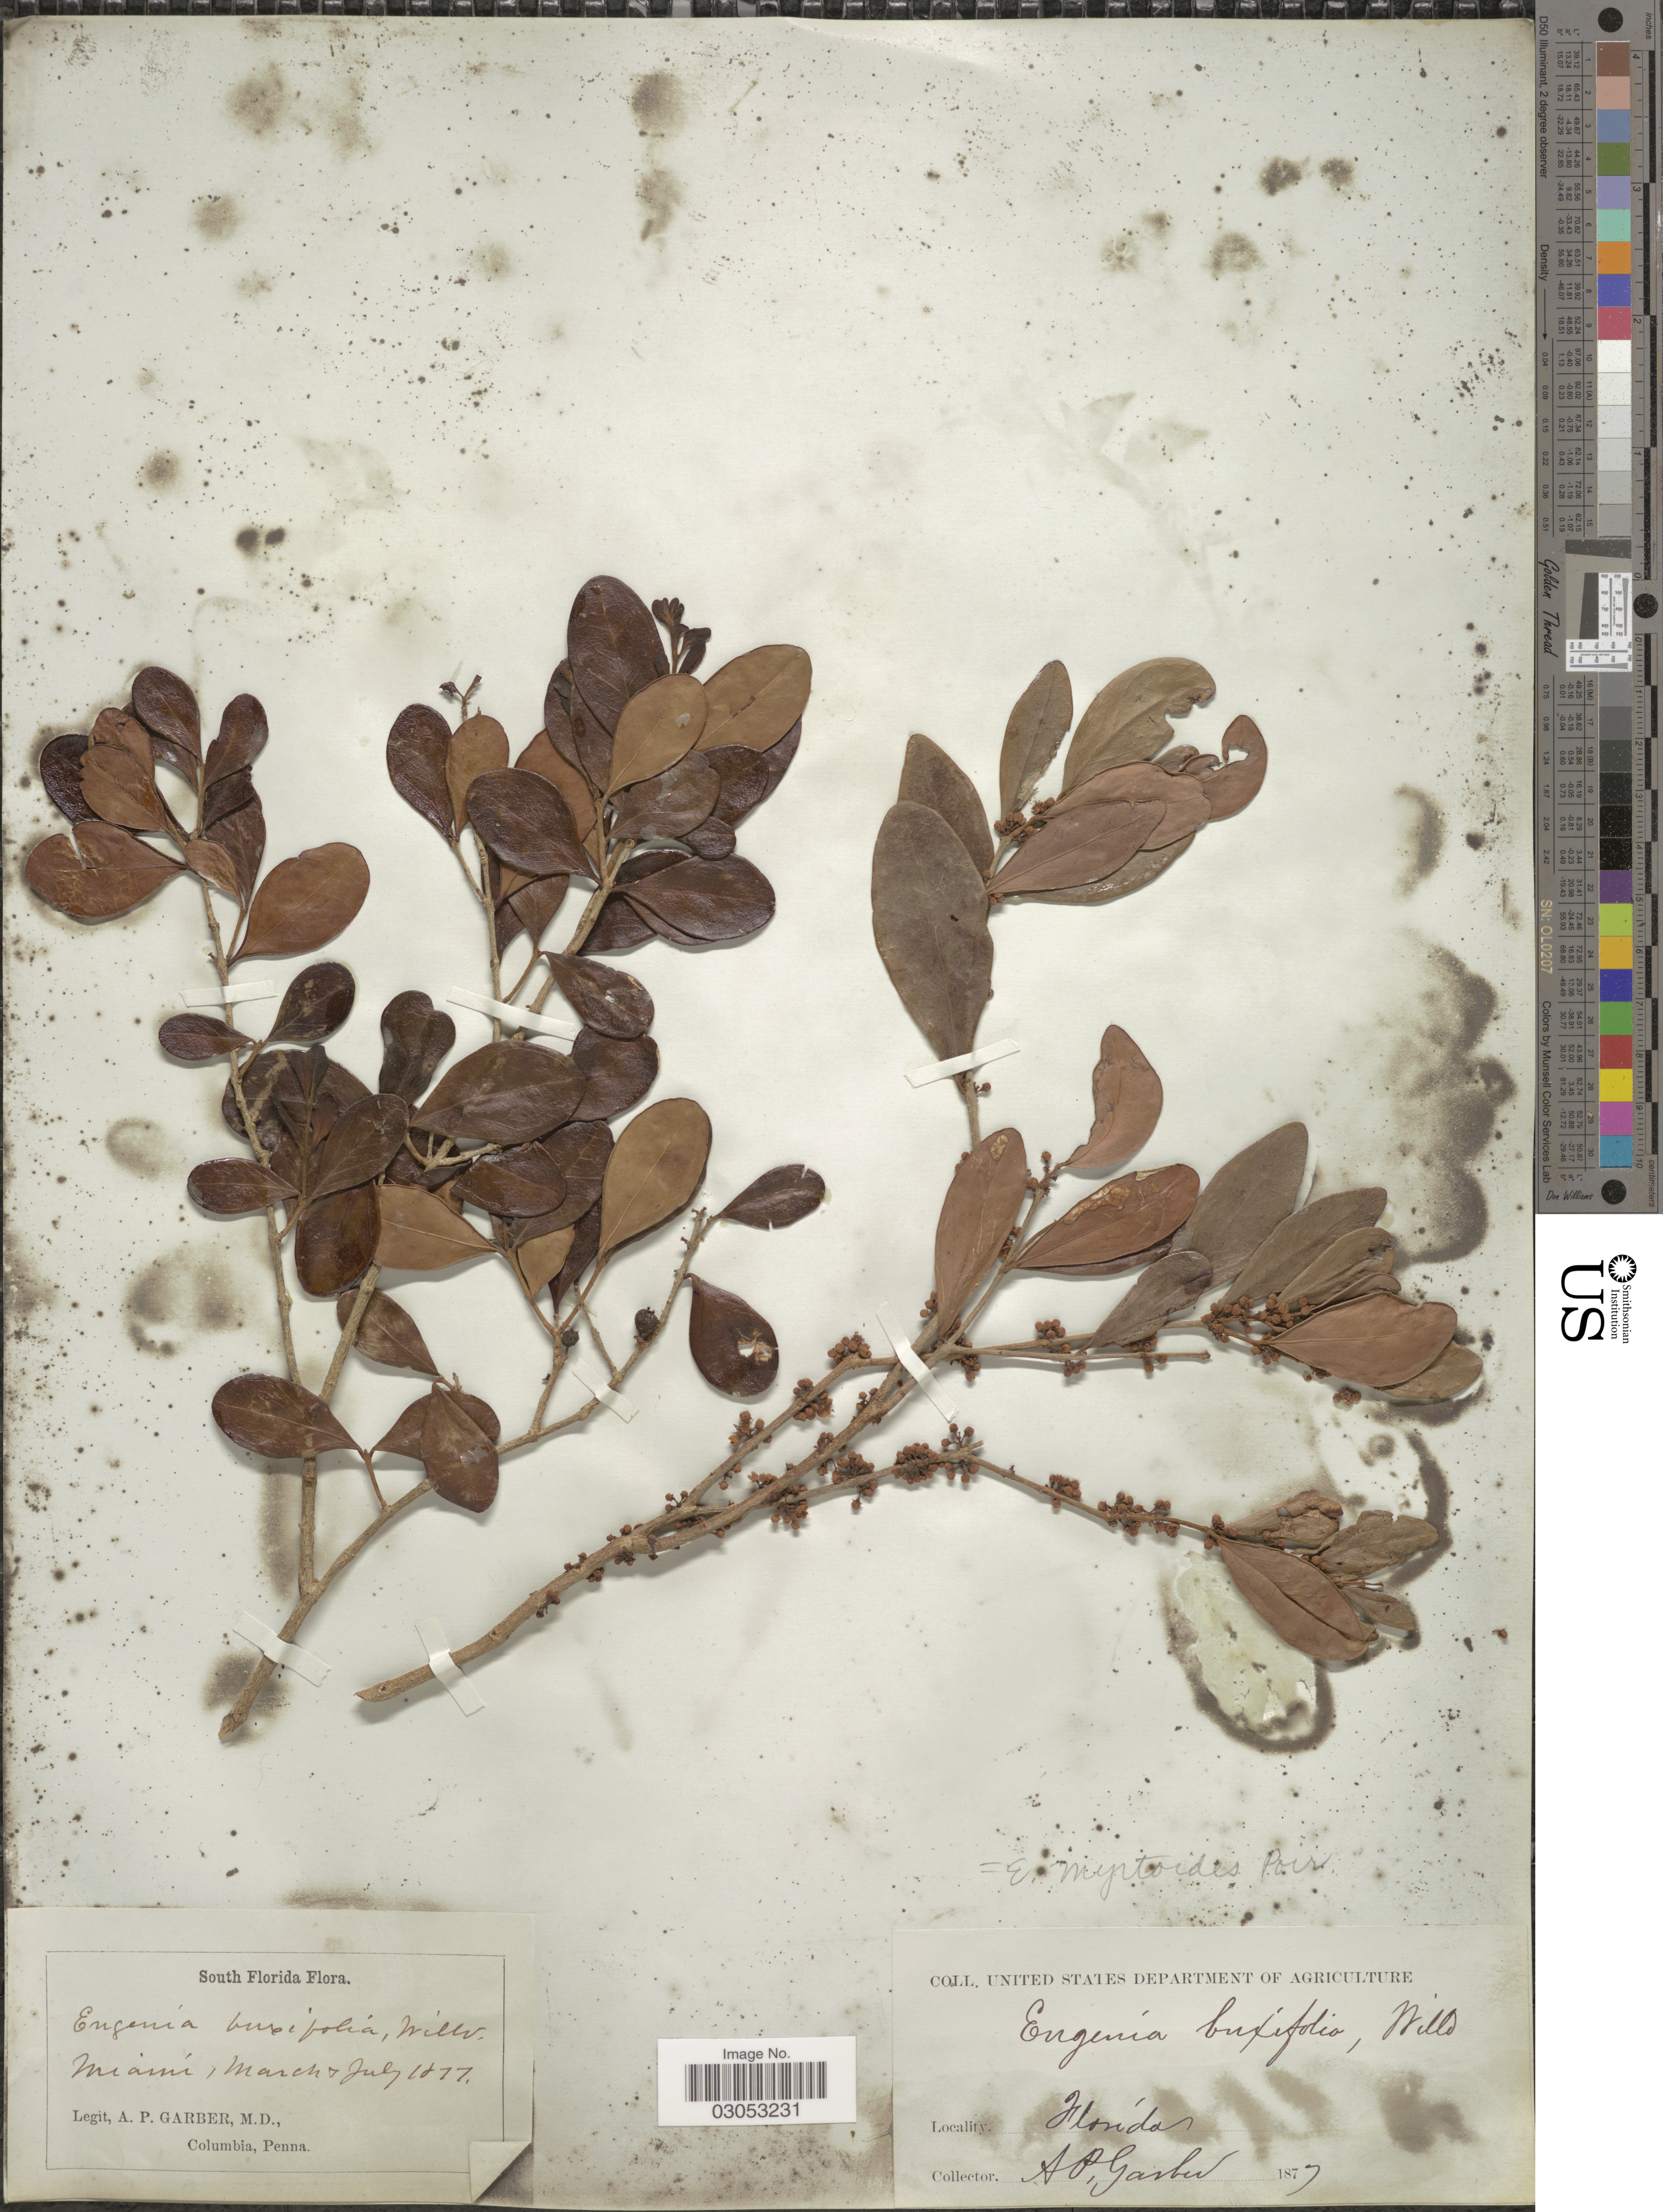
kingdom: Plantae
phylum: Tracheophyta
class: Magnoliopsida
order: Myrtales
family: Myrtaceae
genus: Eugenia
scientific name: Eugenia foetida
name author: Pers.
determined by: Strong, Mark T., (BOT), Smithsonian Institution - National Museum of Natural History (UNITED STATES)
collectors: A. P. Garber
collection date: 1877-03/1877-07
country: United States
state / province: Florida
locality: Miami, South Florida.